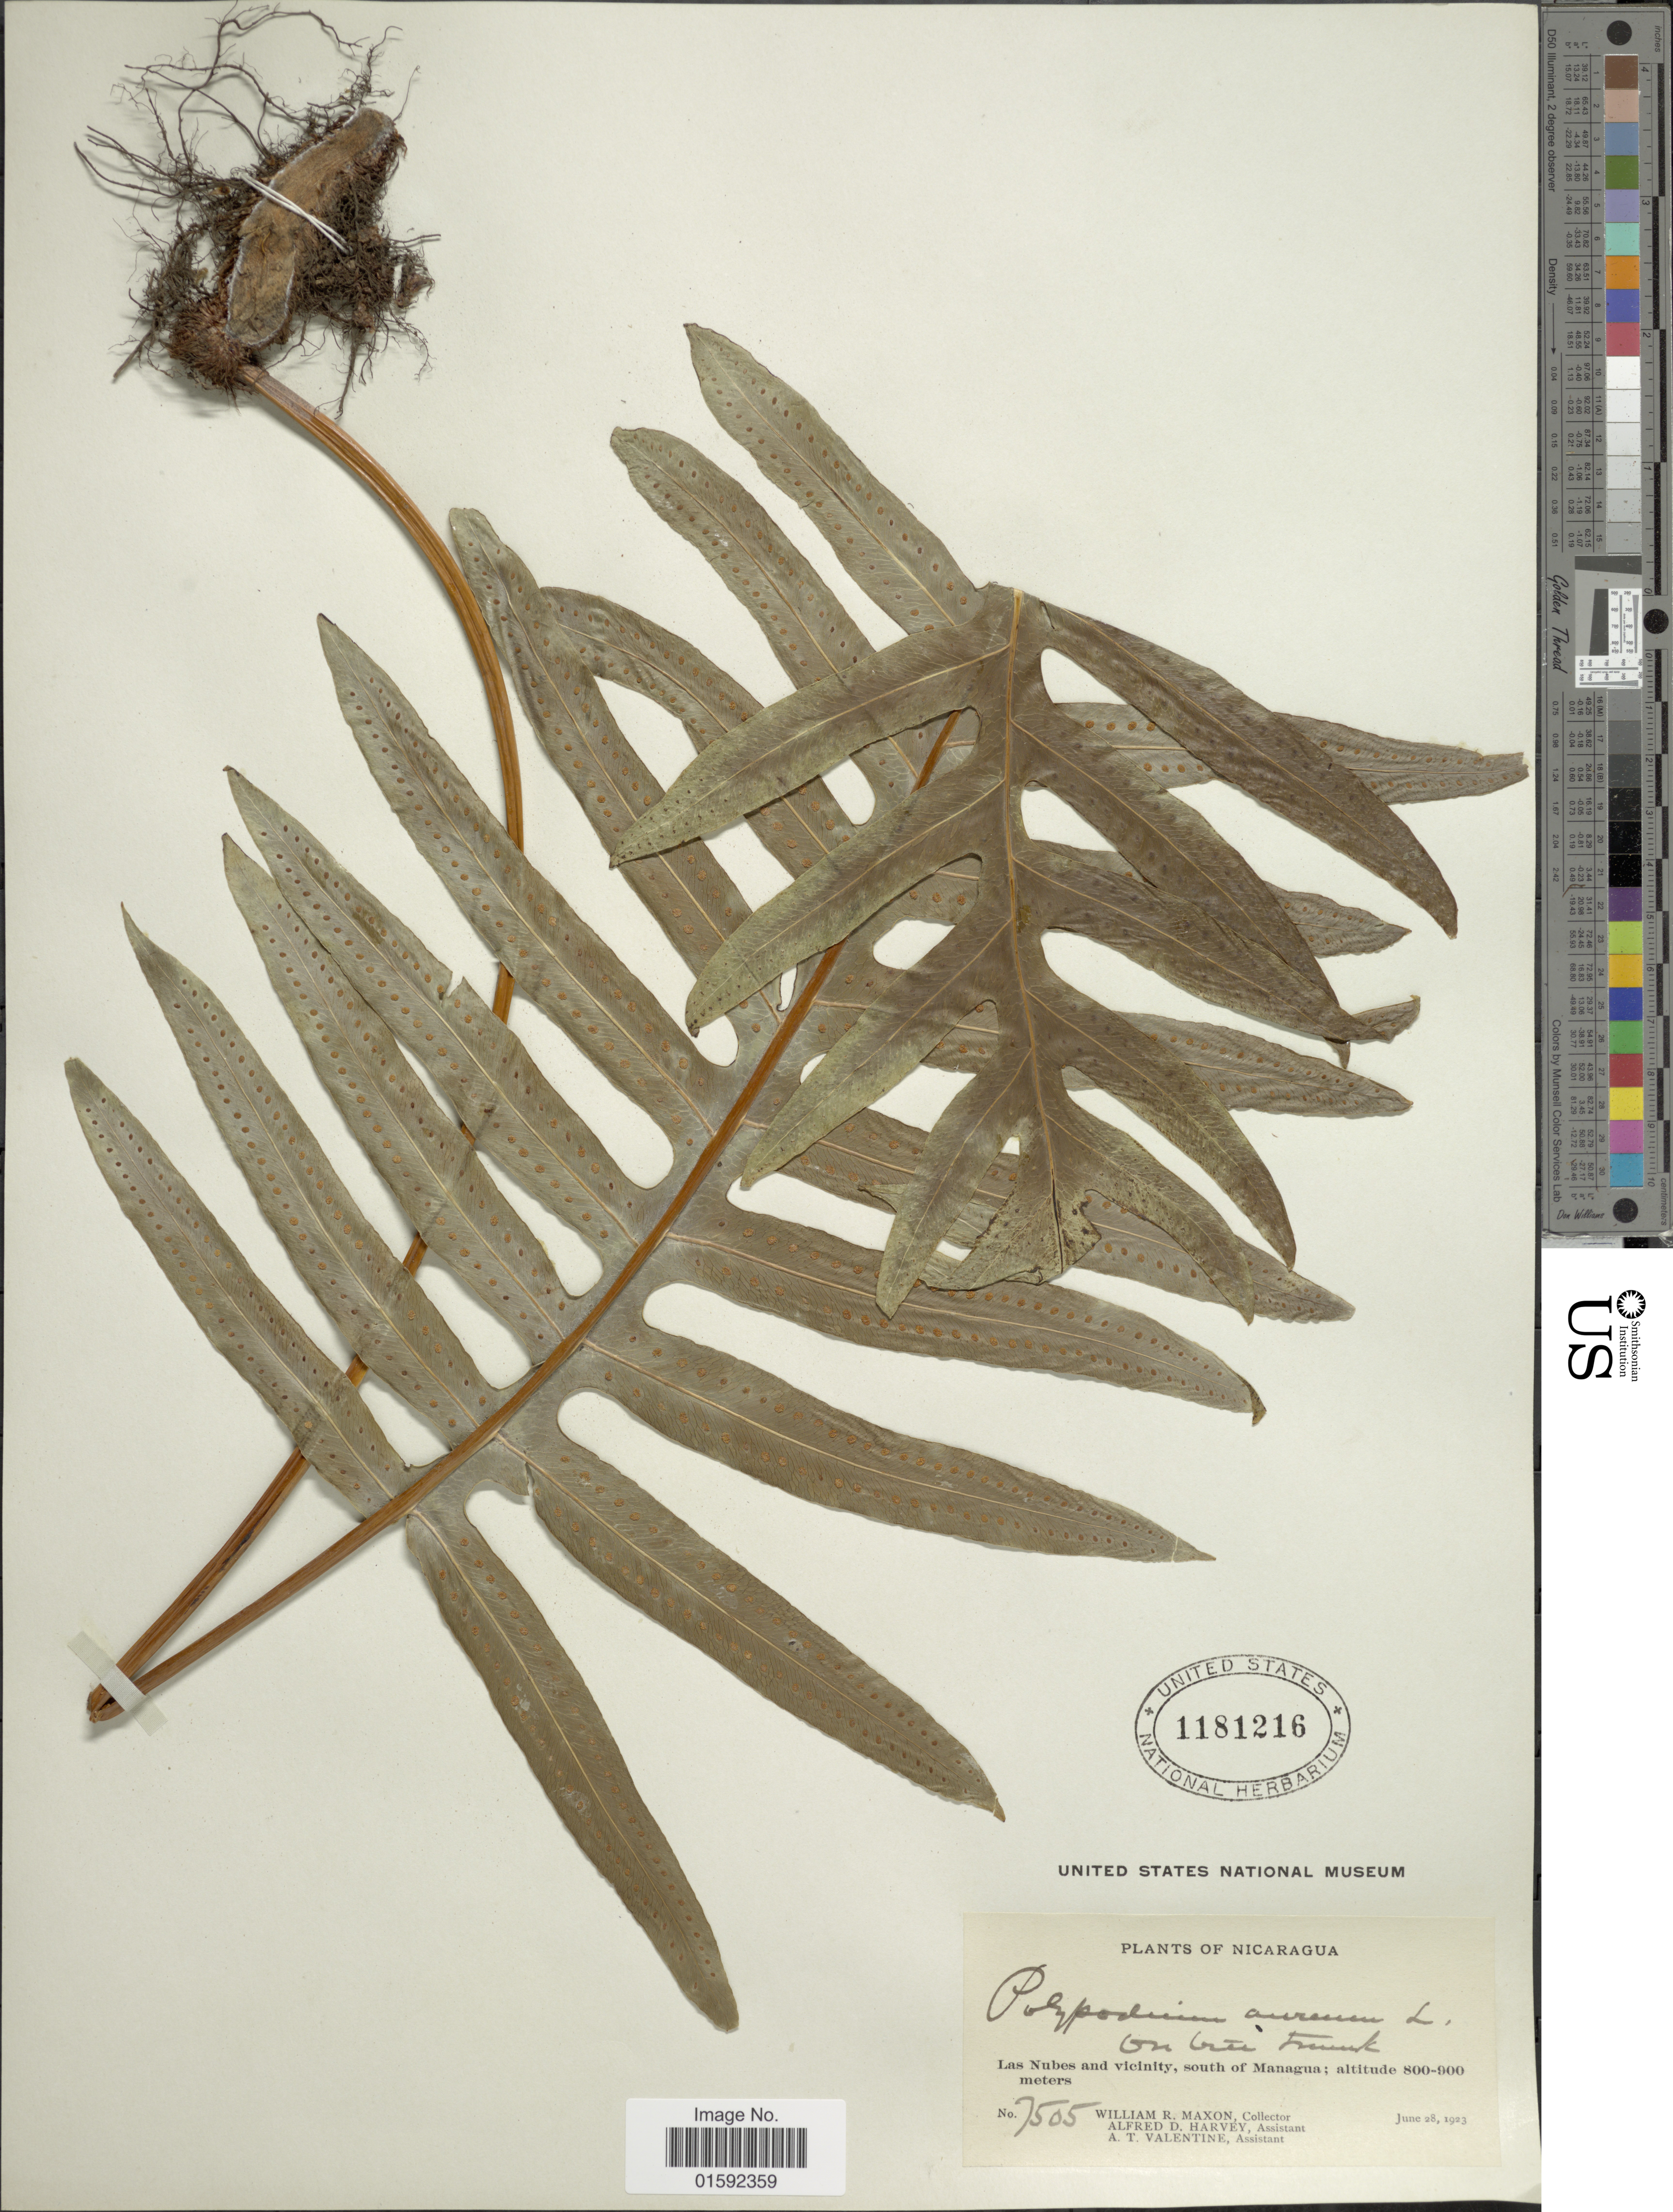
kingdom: Plantae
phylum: Tracheophyta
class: Polypodiopsida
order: Polypodiales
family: Polypodiaceae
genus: Phlebodium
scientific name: Phlebodium pseudoaureum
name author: (Cav.) Lellinger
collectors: W. R. Maxon, A. D. Harvey & A. Valentine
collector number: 7505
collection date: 1923-06-28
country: Nicaragua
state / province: Managua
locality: Nicaragua, Las Nubes and vicinity, South of Managua.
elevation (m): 800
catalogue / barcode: US 1181216